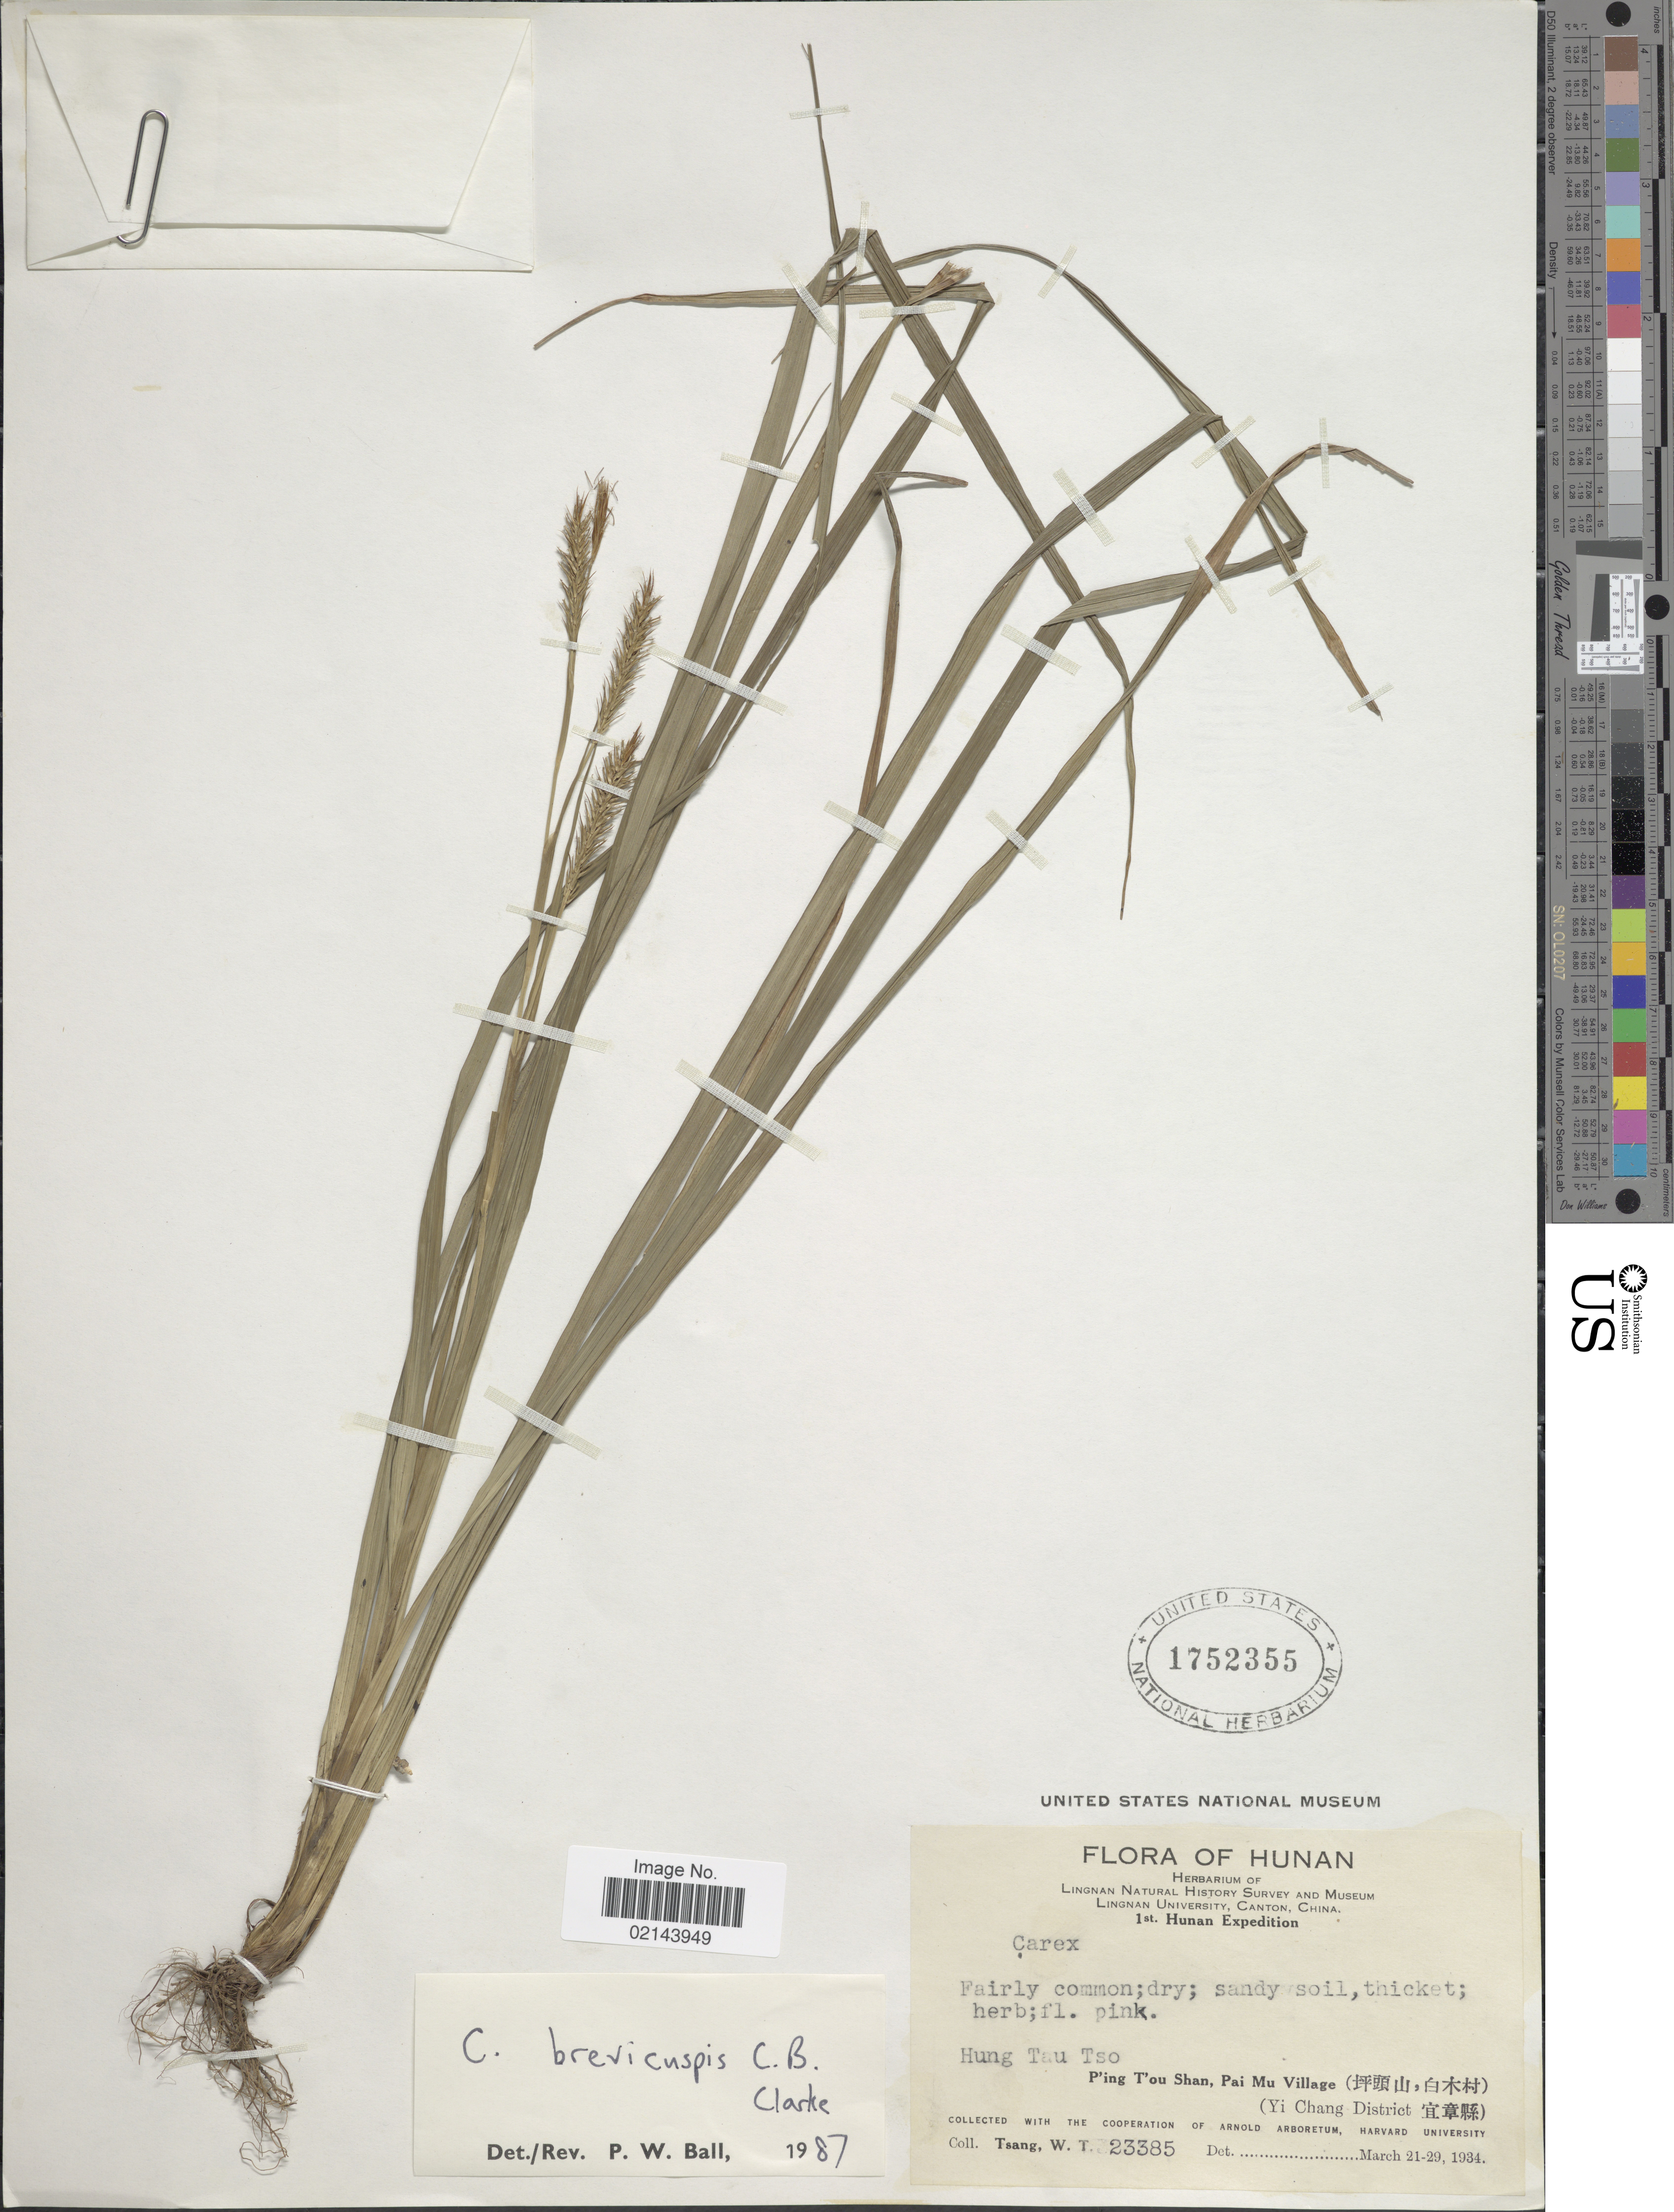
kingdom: Plantae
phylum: Tracheophyta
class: Liliopsida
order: Poales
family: Cyperaceae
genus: Carex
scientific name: Carex brevicuspis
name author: C.B. Clarke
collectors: W. T. Tsang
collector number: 23385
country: China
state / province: Hunan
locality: Hung Tau Tso, P' ing T' ou Shan, Pai Mu Village (Yi Chang District)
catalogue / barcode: US 1752355